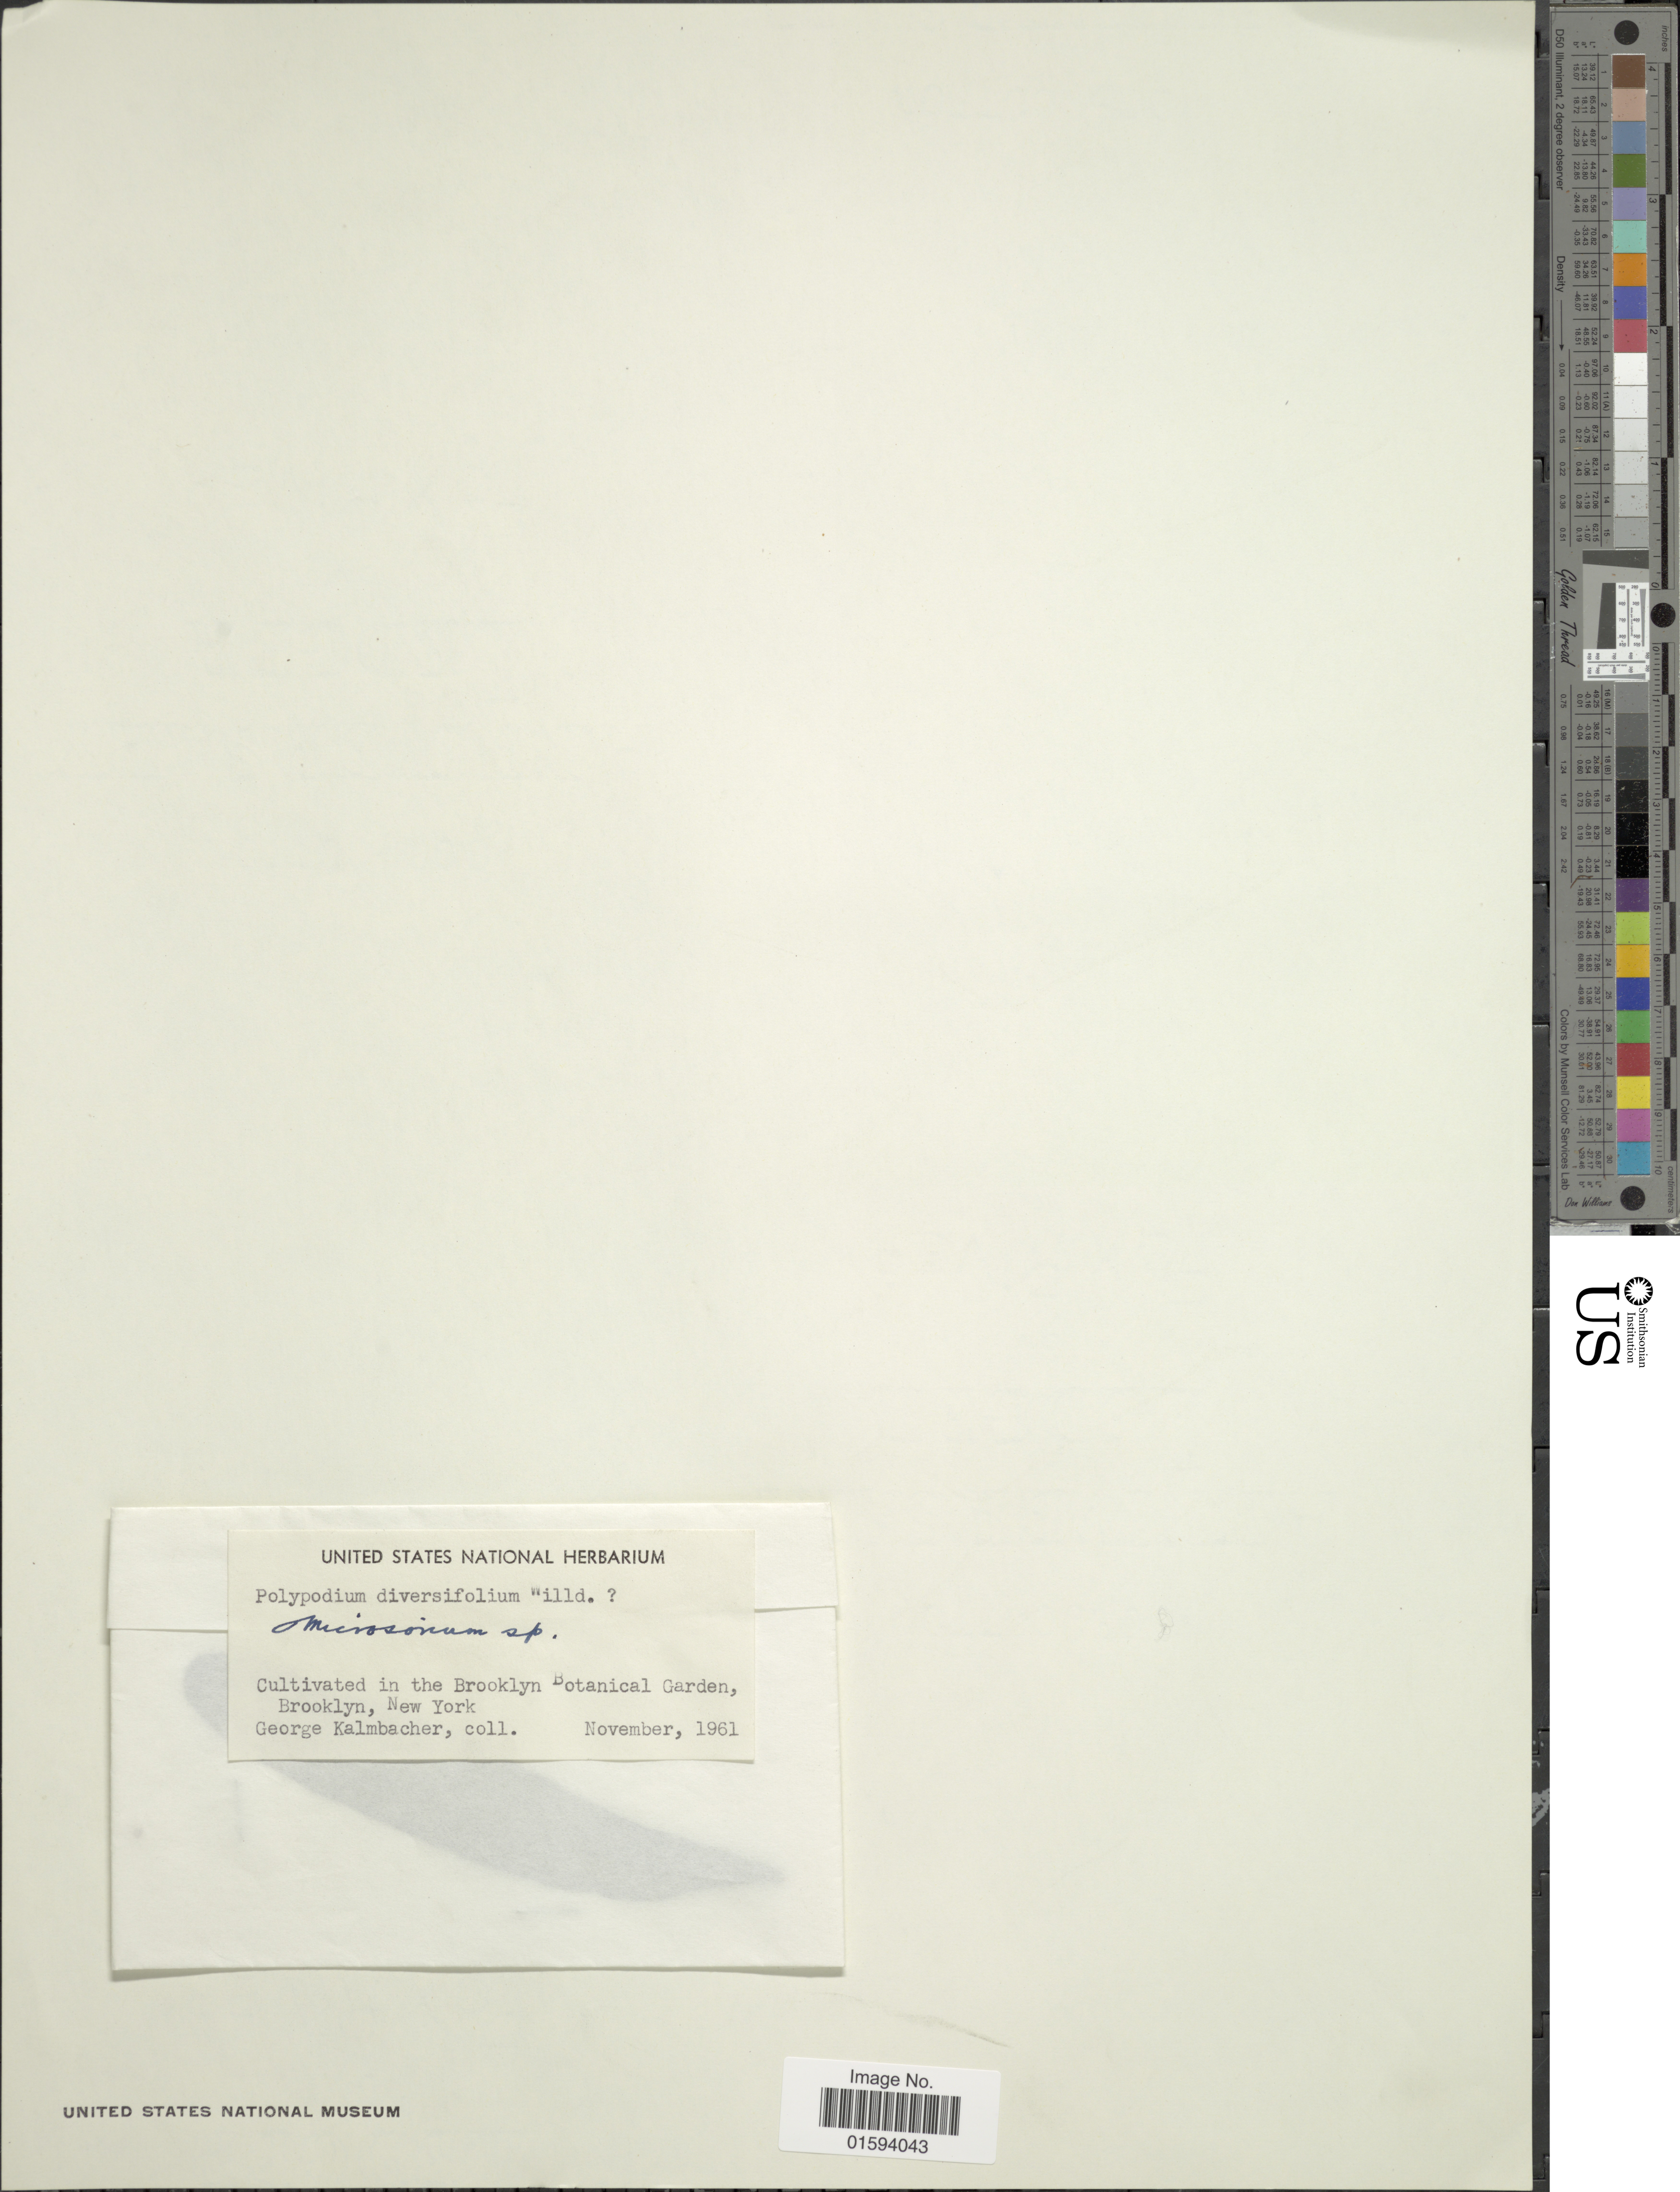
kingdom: Plantae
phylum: Tracheophyta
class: Polypodiopsida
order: Polypodiales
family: Polypodiaceae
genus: Polypodium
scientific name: Polypodium diversifolium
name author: Sw.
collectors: G. Kalmbacher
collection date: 1961-11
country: United States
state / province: New York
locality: Cultivated in the Brooklyn Botanical Garden, Brooklyn, New York